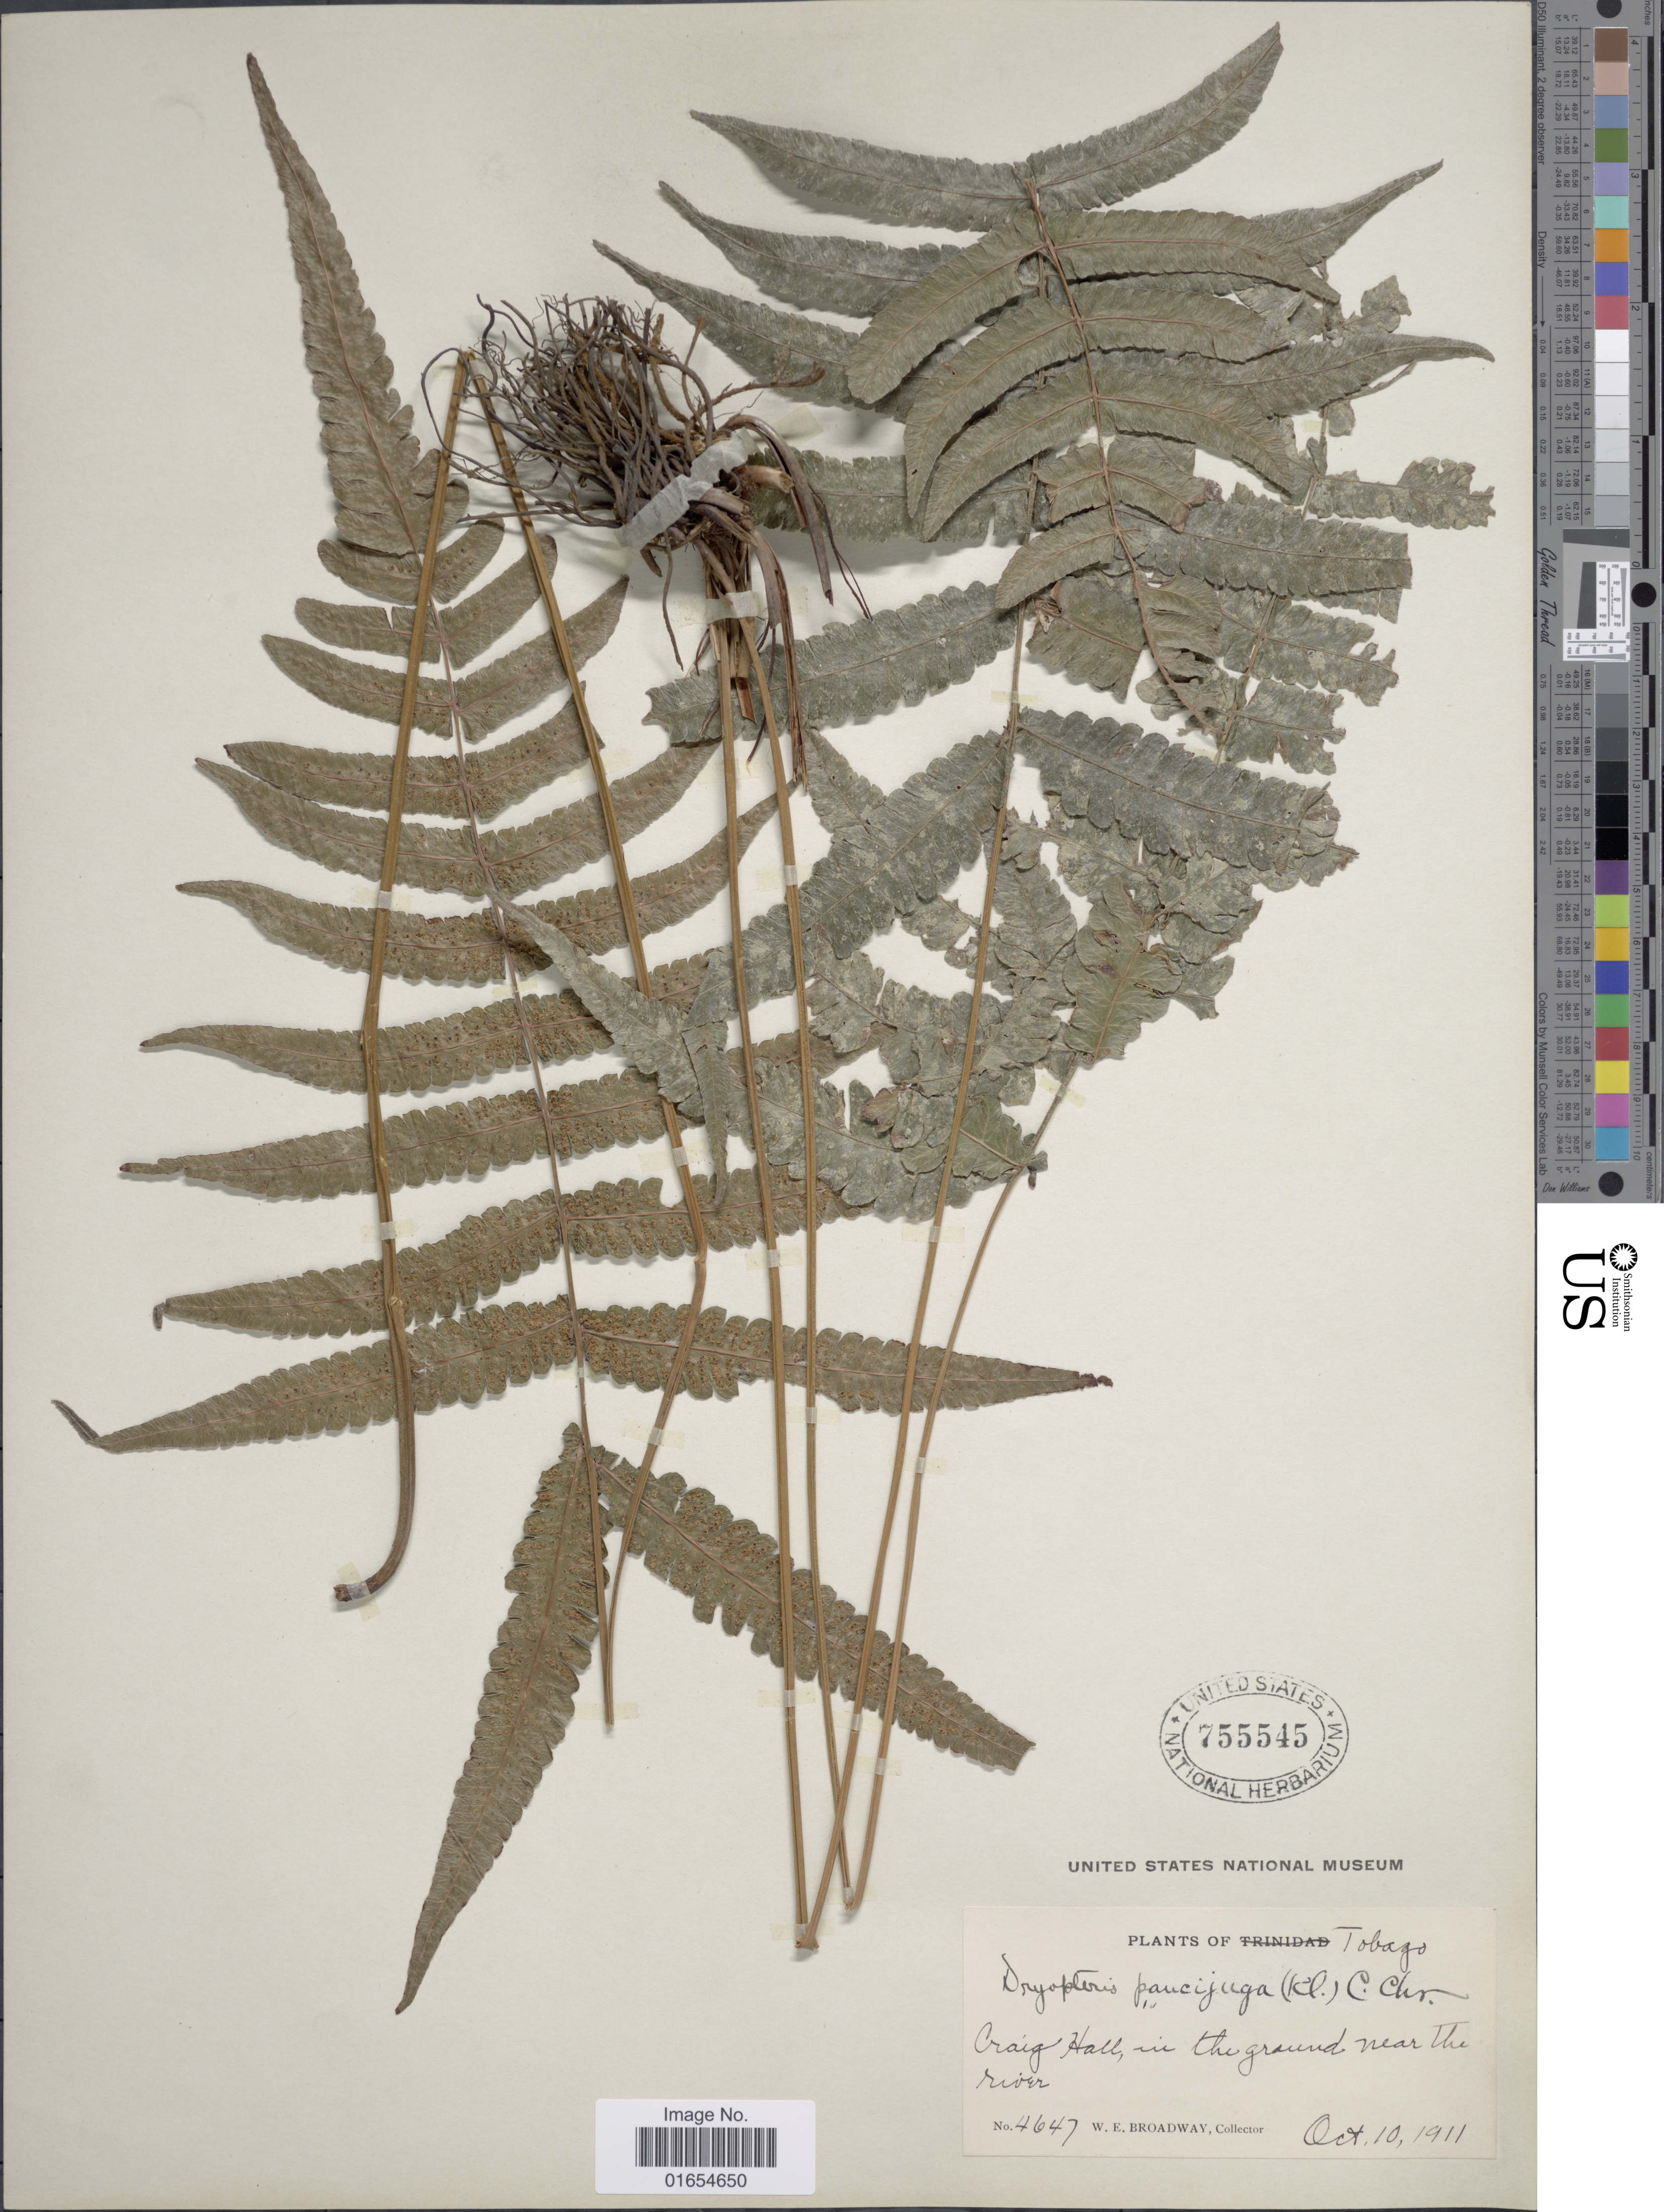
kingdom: Plantae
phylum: Tracheophyta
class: Polypodiopsida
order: Polypodiales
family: Thelypteridaceae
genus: Goniopteris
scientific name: Goniopteris paucijuga (Klotzsch) comb. nov., ined 2015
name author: (Klotzsch)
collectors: W. E. Broadway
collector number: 4647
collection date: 1911-10-10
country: Trinidad and Tobago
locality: Craig Hall, in the ground near the river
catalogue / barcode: US 755545